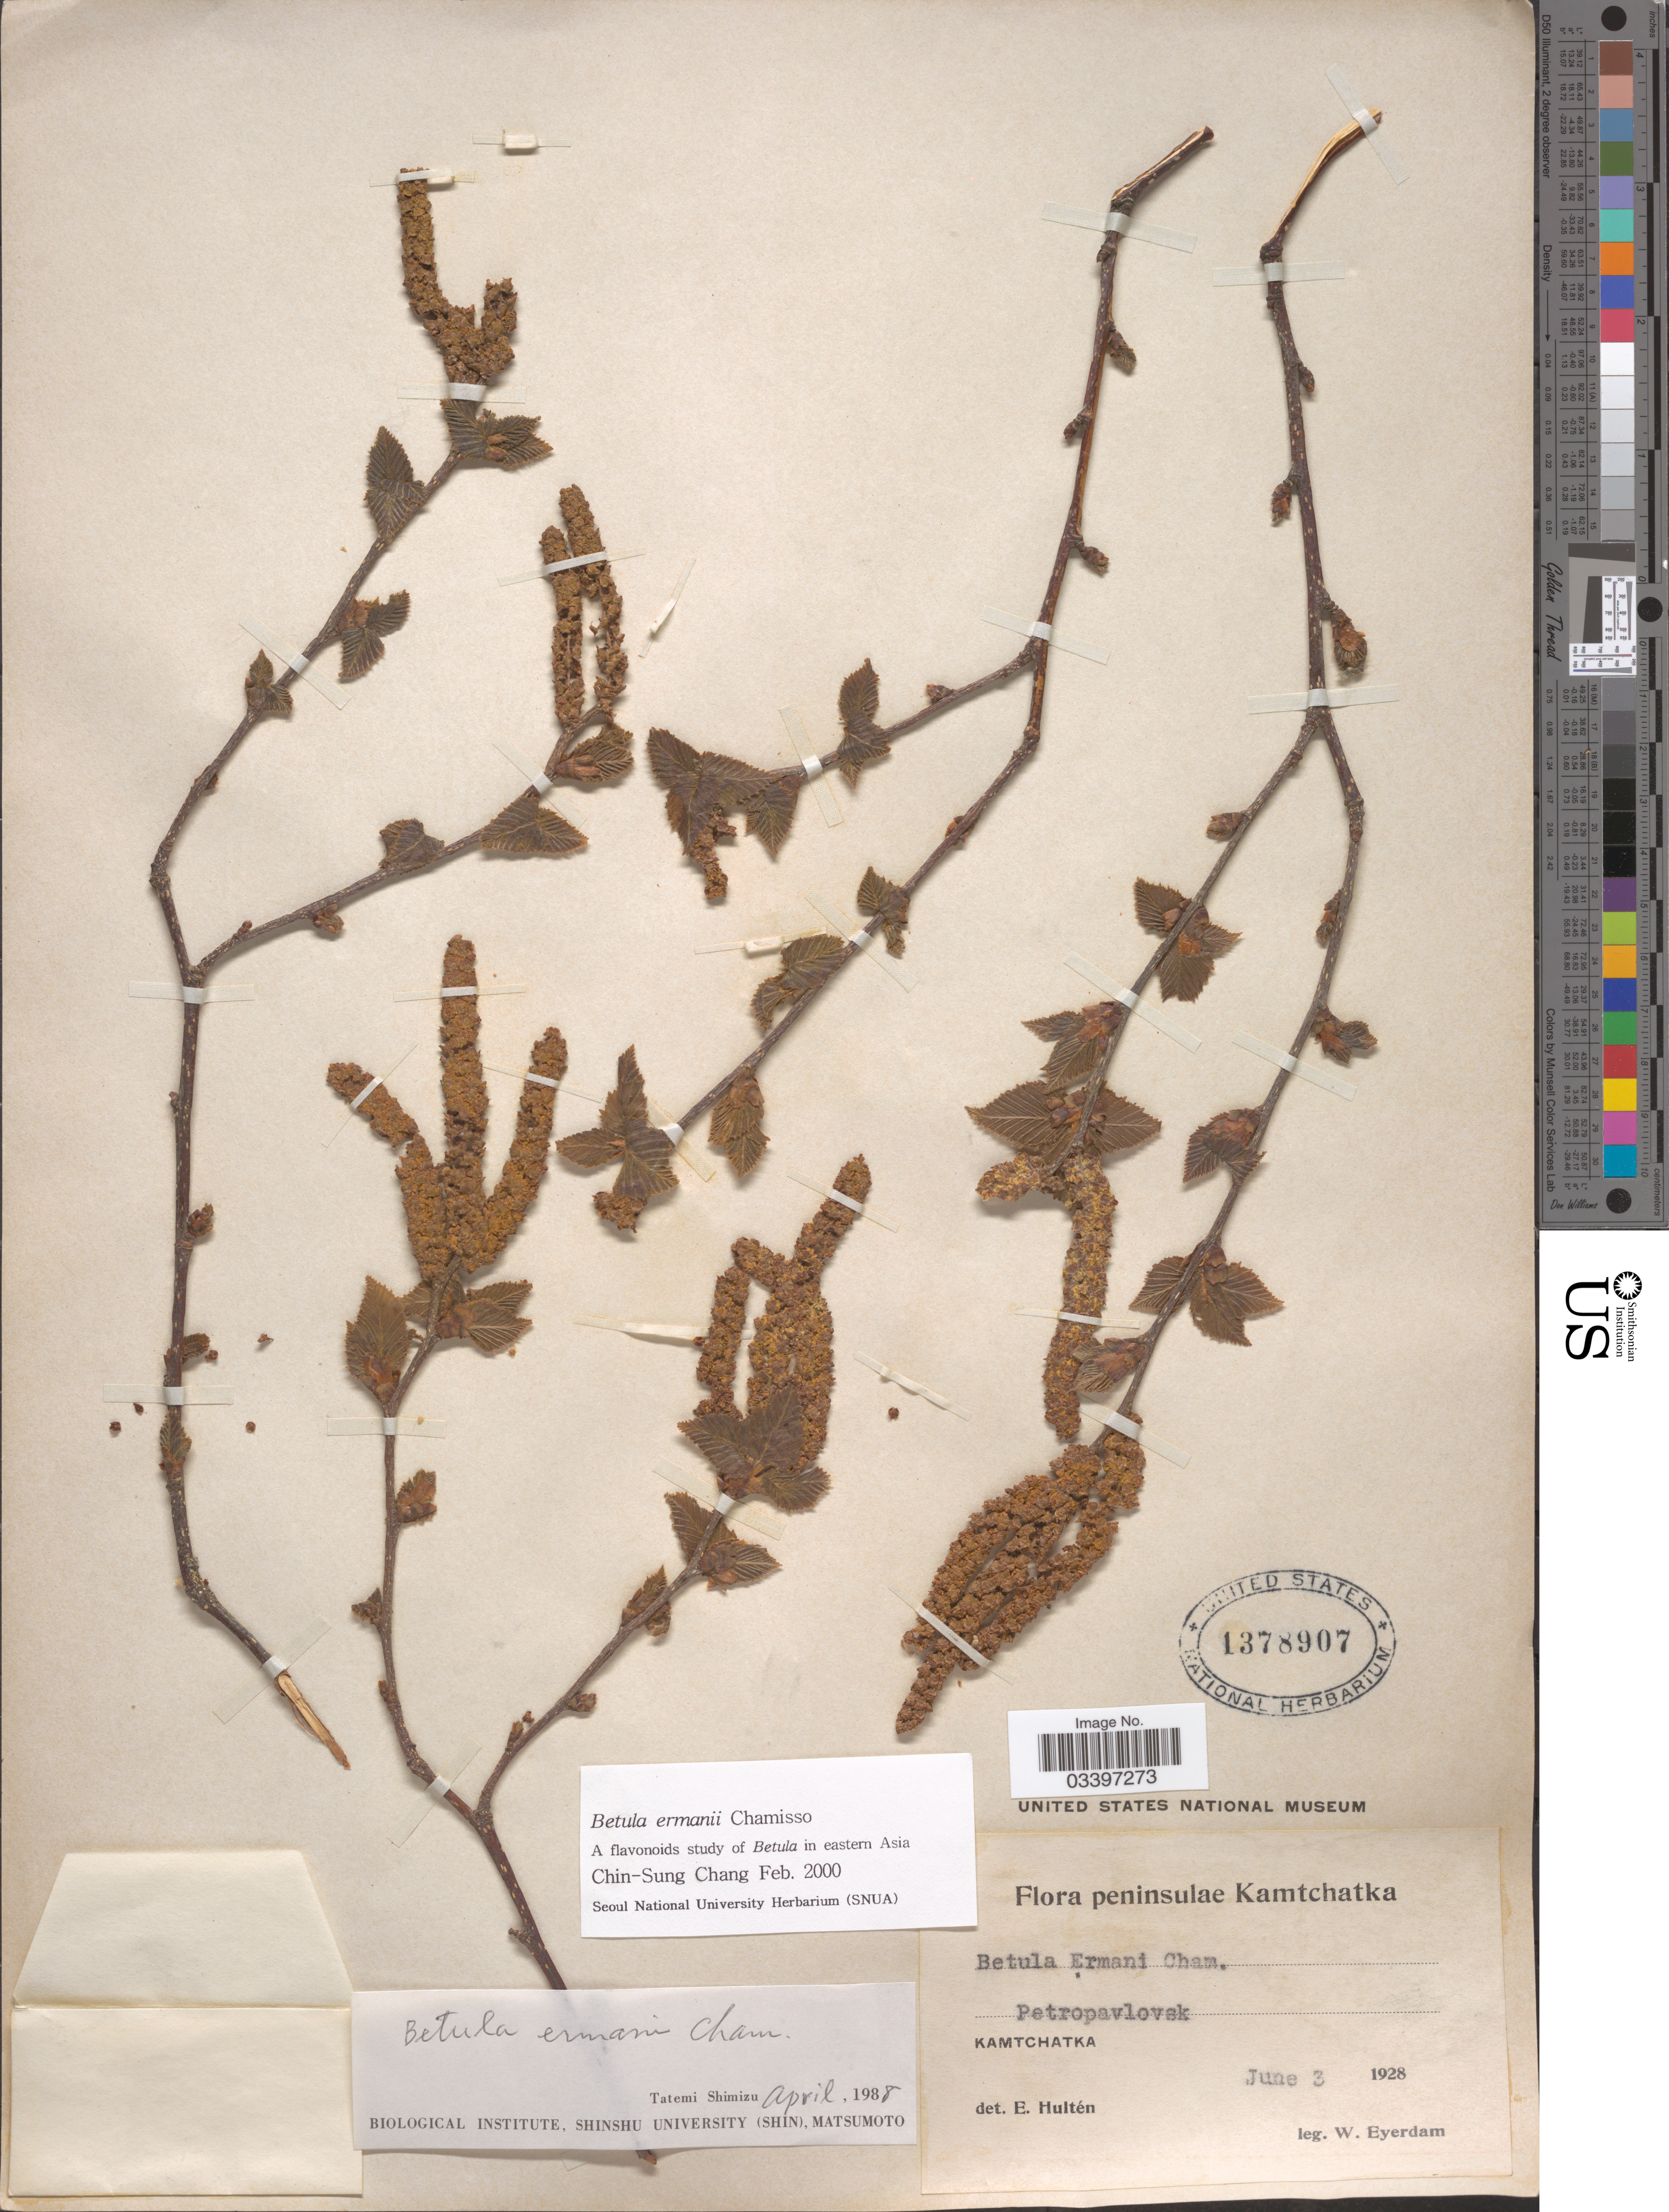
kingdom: Plantae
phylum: Tracheophyta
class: Magnoliopsida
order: Fagales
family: Betulaceae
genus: Betula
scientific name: Betula ermanii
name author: Cham.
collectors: W. J. Eyerdam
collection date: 1928-06-03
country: Russian Federation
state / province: Kamchatka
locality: Peninsulae Kamtchatka. Petropavlovsk.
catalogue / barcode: US 1378907